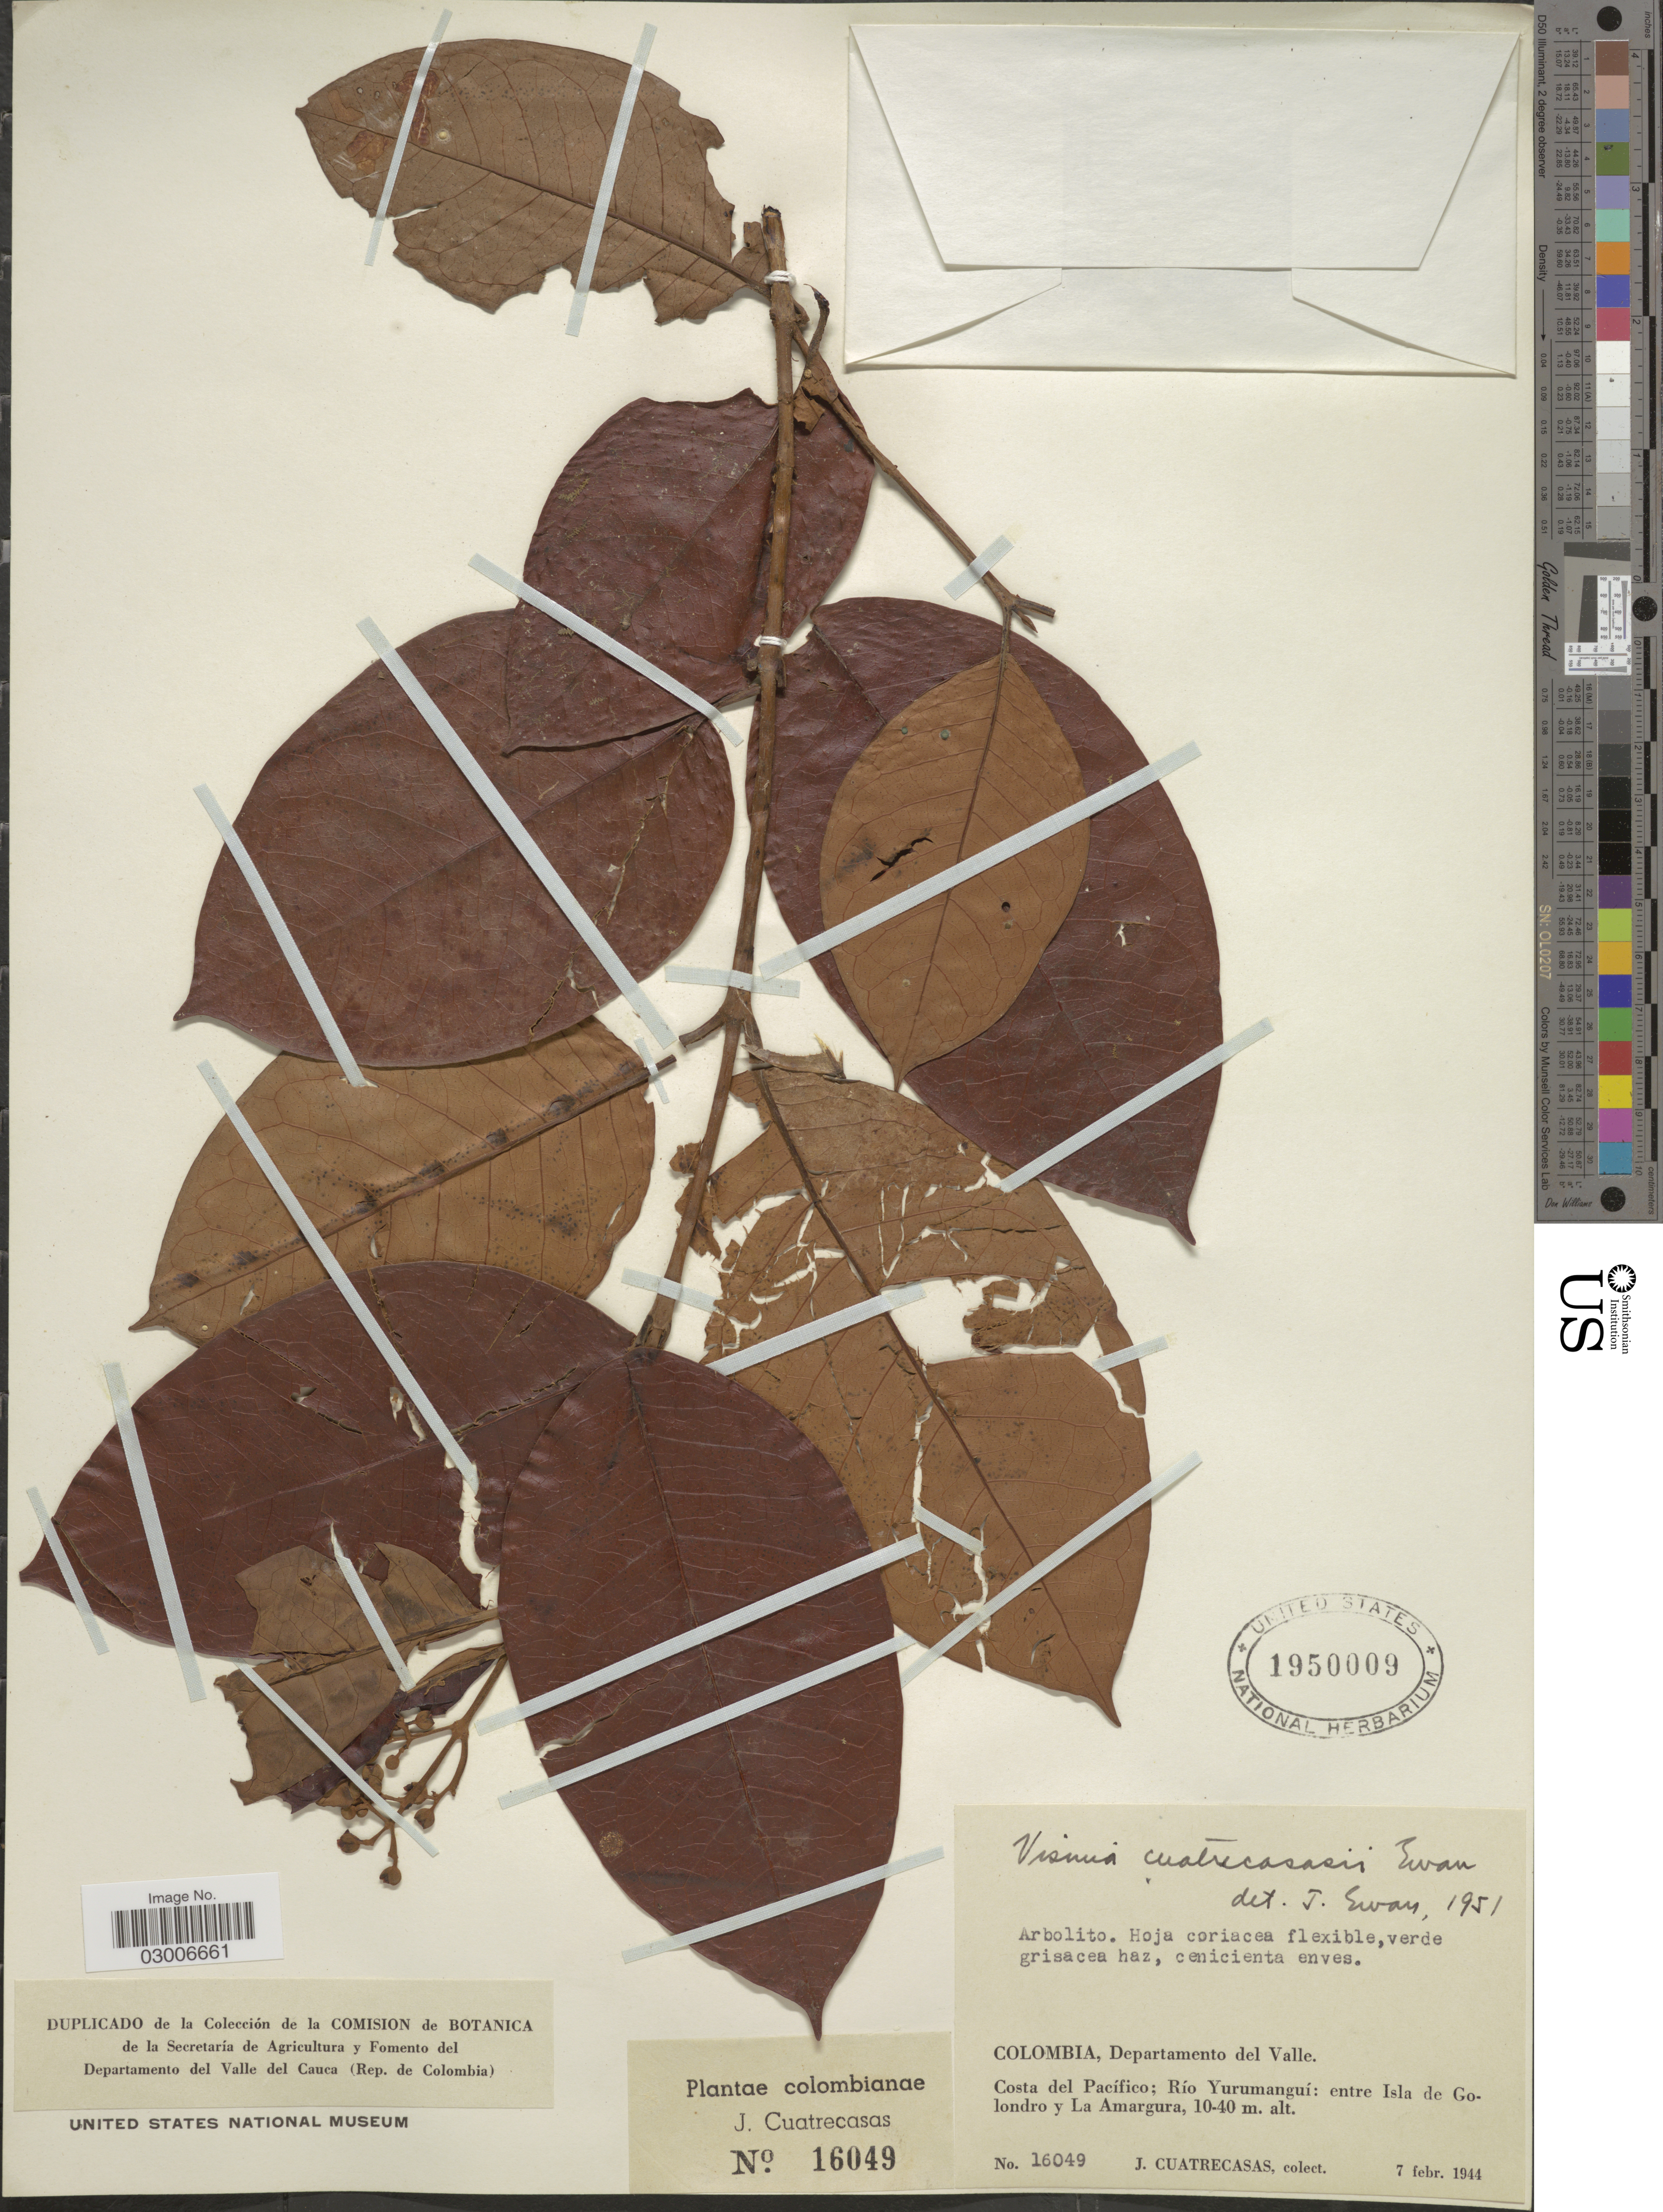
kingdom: Plantae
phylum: Tracheophyta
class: Magnoliopsida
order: Malpighiales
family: Hypericaceae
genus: Vismia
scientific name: Vismia cuatrecasasii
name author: Ewan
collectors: J. Cuatrecasas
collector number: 16049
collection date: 1944-02-07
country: Colombia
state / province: Valle del Cauca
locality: Departamento del Valle, Costa del Pacífico; río Yurumanguí: entre Isla de Golondro y La Amargura.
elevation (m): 10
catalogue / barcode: US 1950009